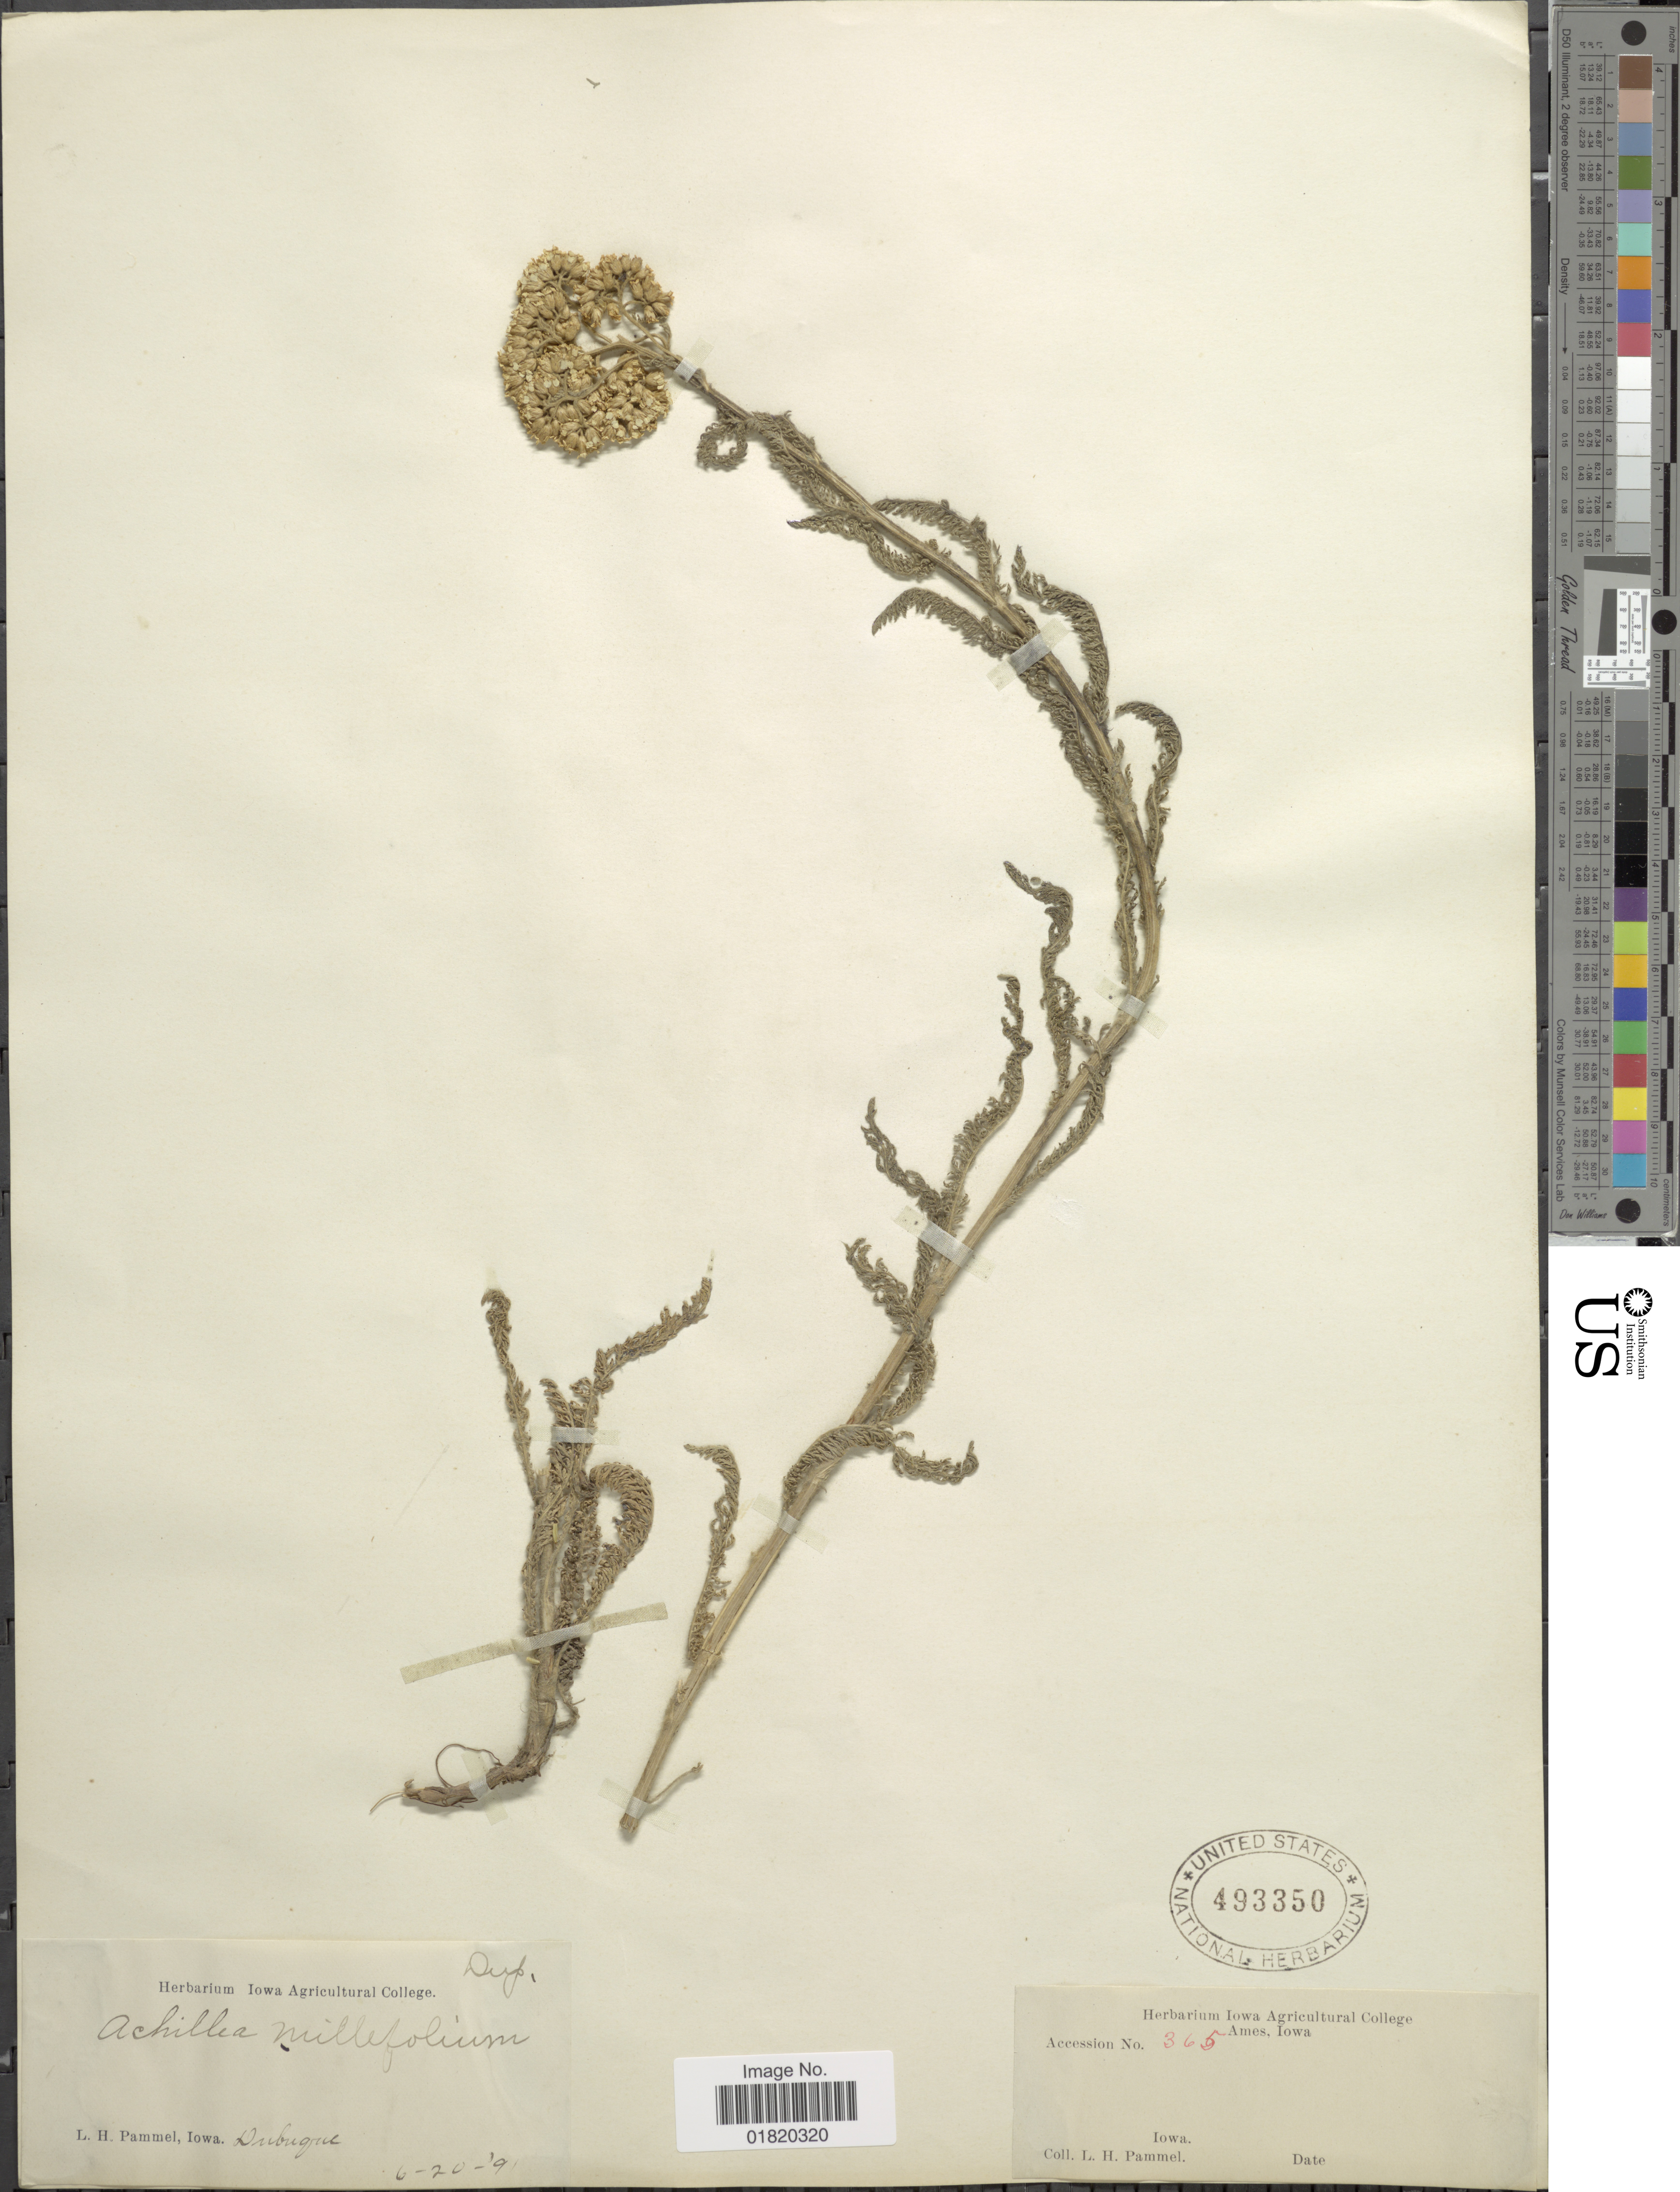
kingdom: Plantae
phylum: Tracheophyta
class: Magnoliopsida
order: Asterales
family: Asteraceae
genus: Achillea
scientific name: Achillea occidentalis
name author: (DC.) Raf. ex Rydb.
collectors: L. Pammel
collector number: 365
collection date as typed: Transcribed d/m/y: 20/6/91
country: United States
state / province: Iowa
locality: Dubuque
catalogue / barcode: US 493350